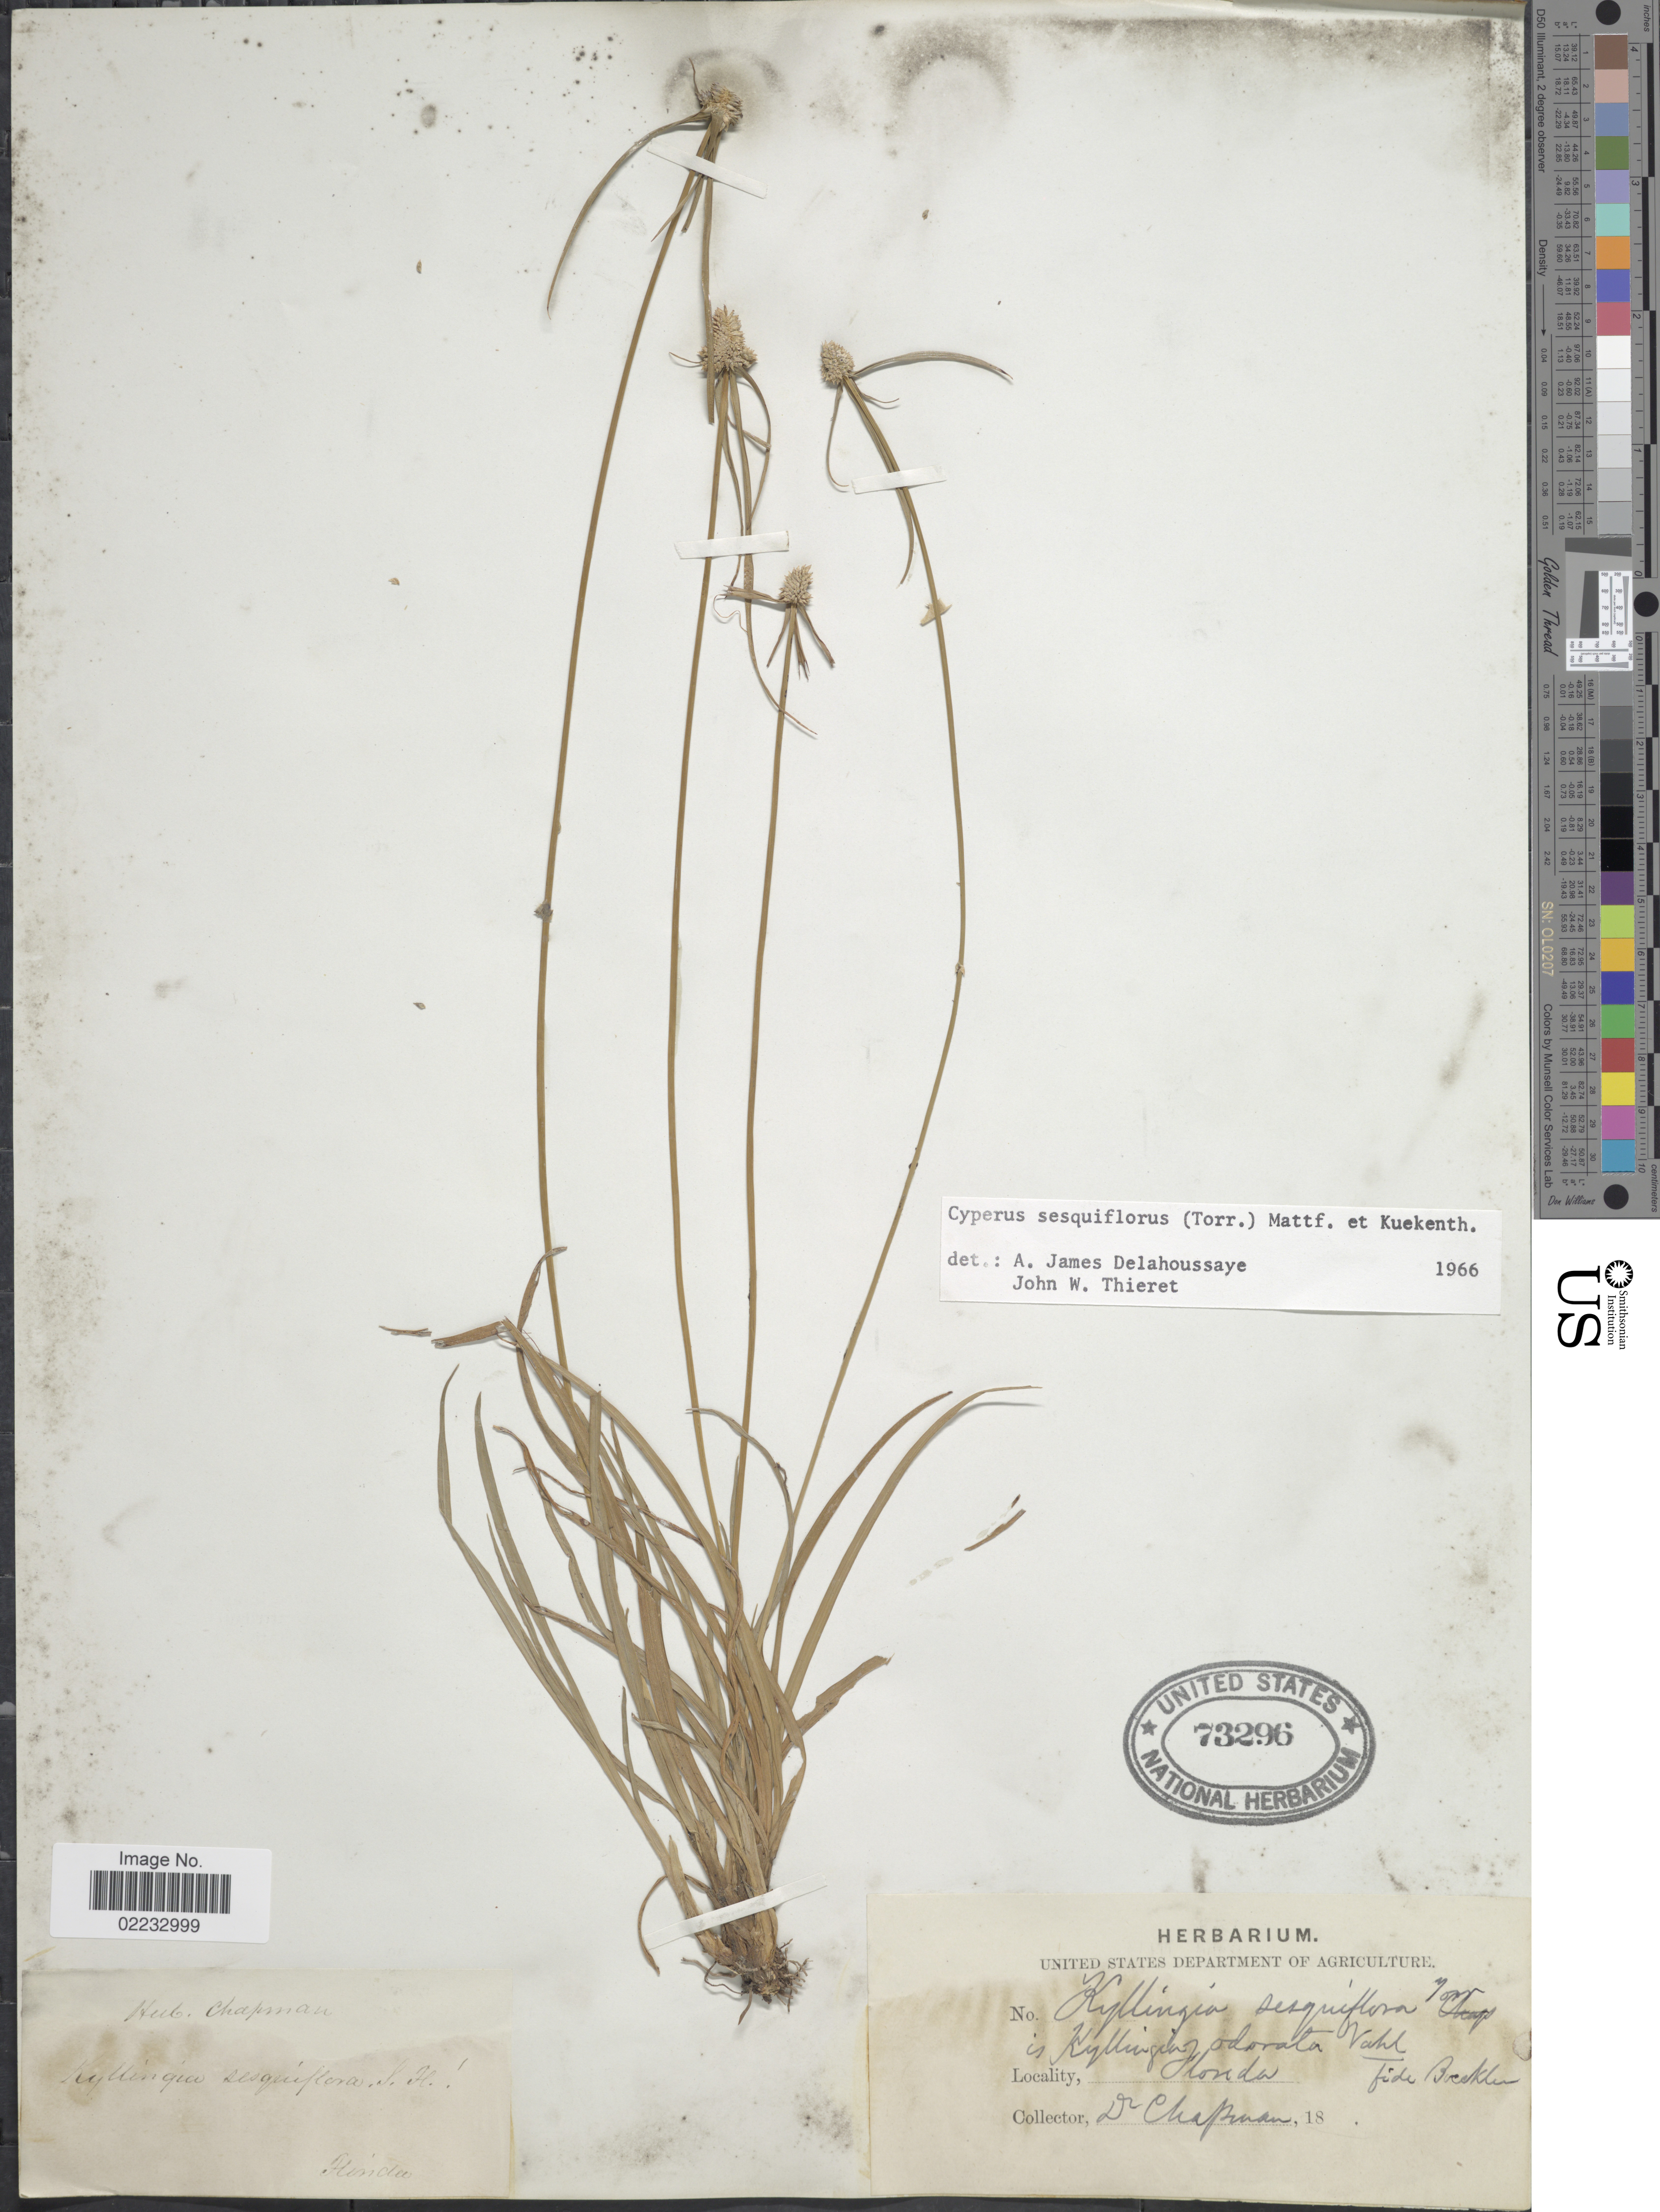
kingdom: Plantae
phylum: Tracheophyta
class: Liliopsida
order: Poales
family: Cyperaceae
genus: Cyperus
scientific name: Cyperus sesquiflorus subsp. sesquiflorus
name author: (Torr.) Mattf. & Kük.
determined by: Strong, M. T., (US), Smithsonian Institution - National Museum of Natural History (UNITED STATES)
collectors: A. Chapman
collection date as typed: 18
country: United States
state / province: Florida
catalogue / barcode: US 73296